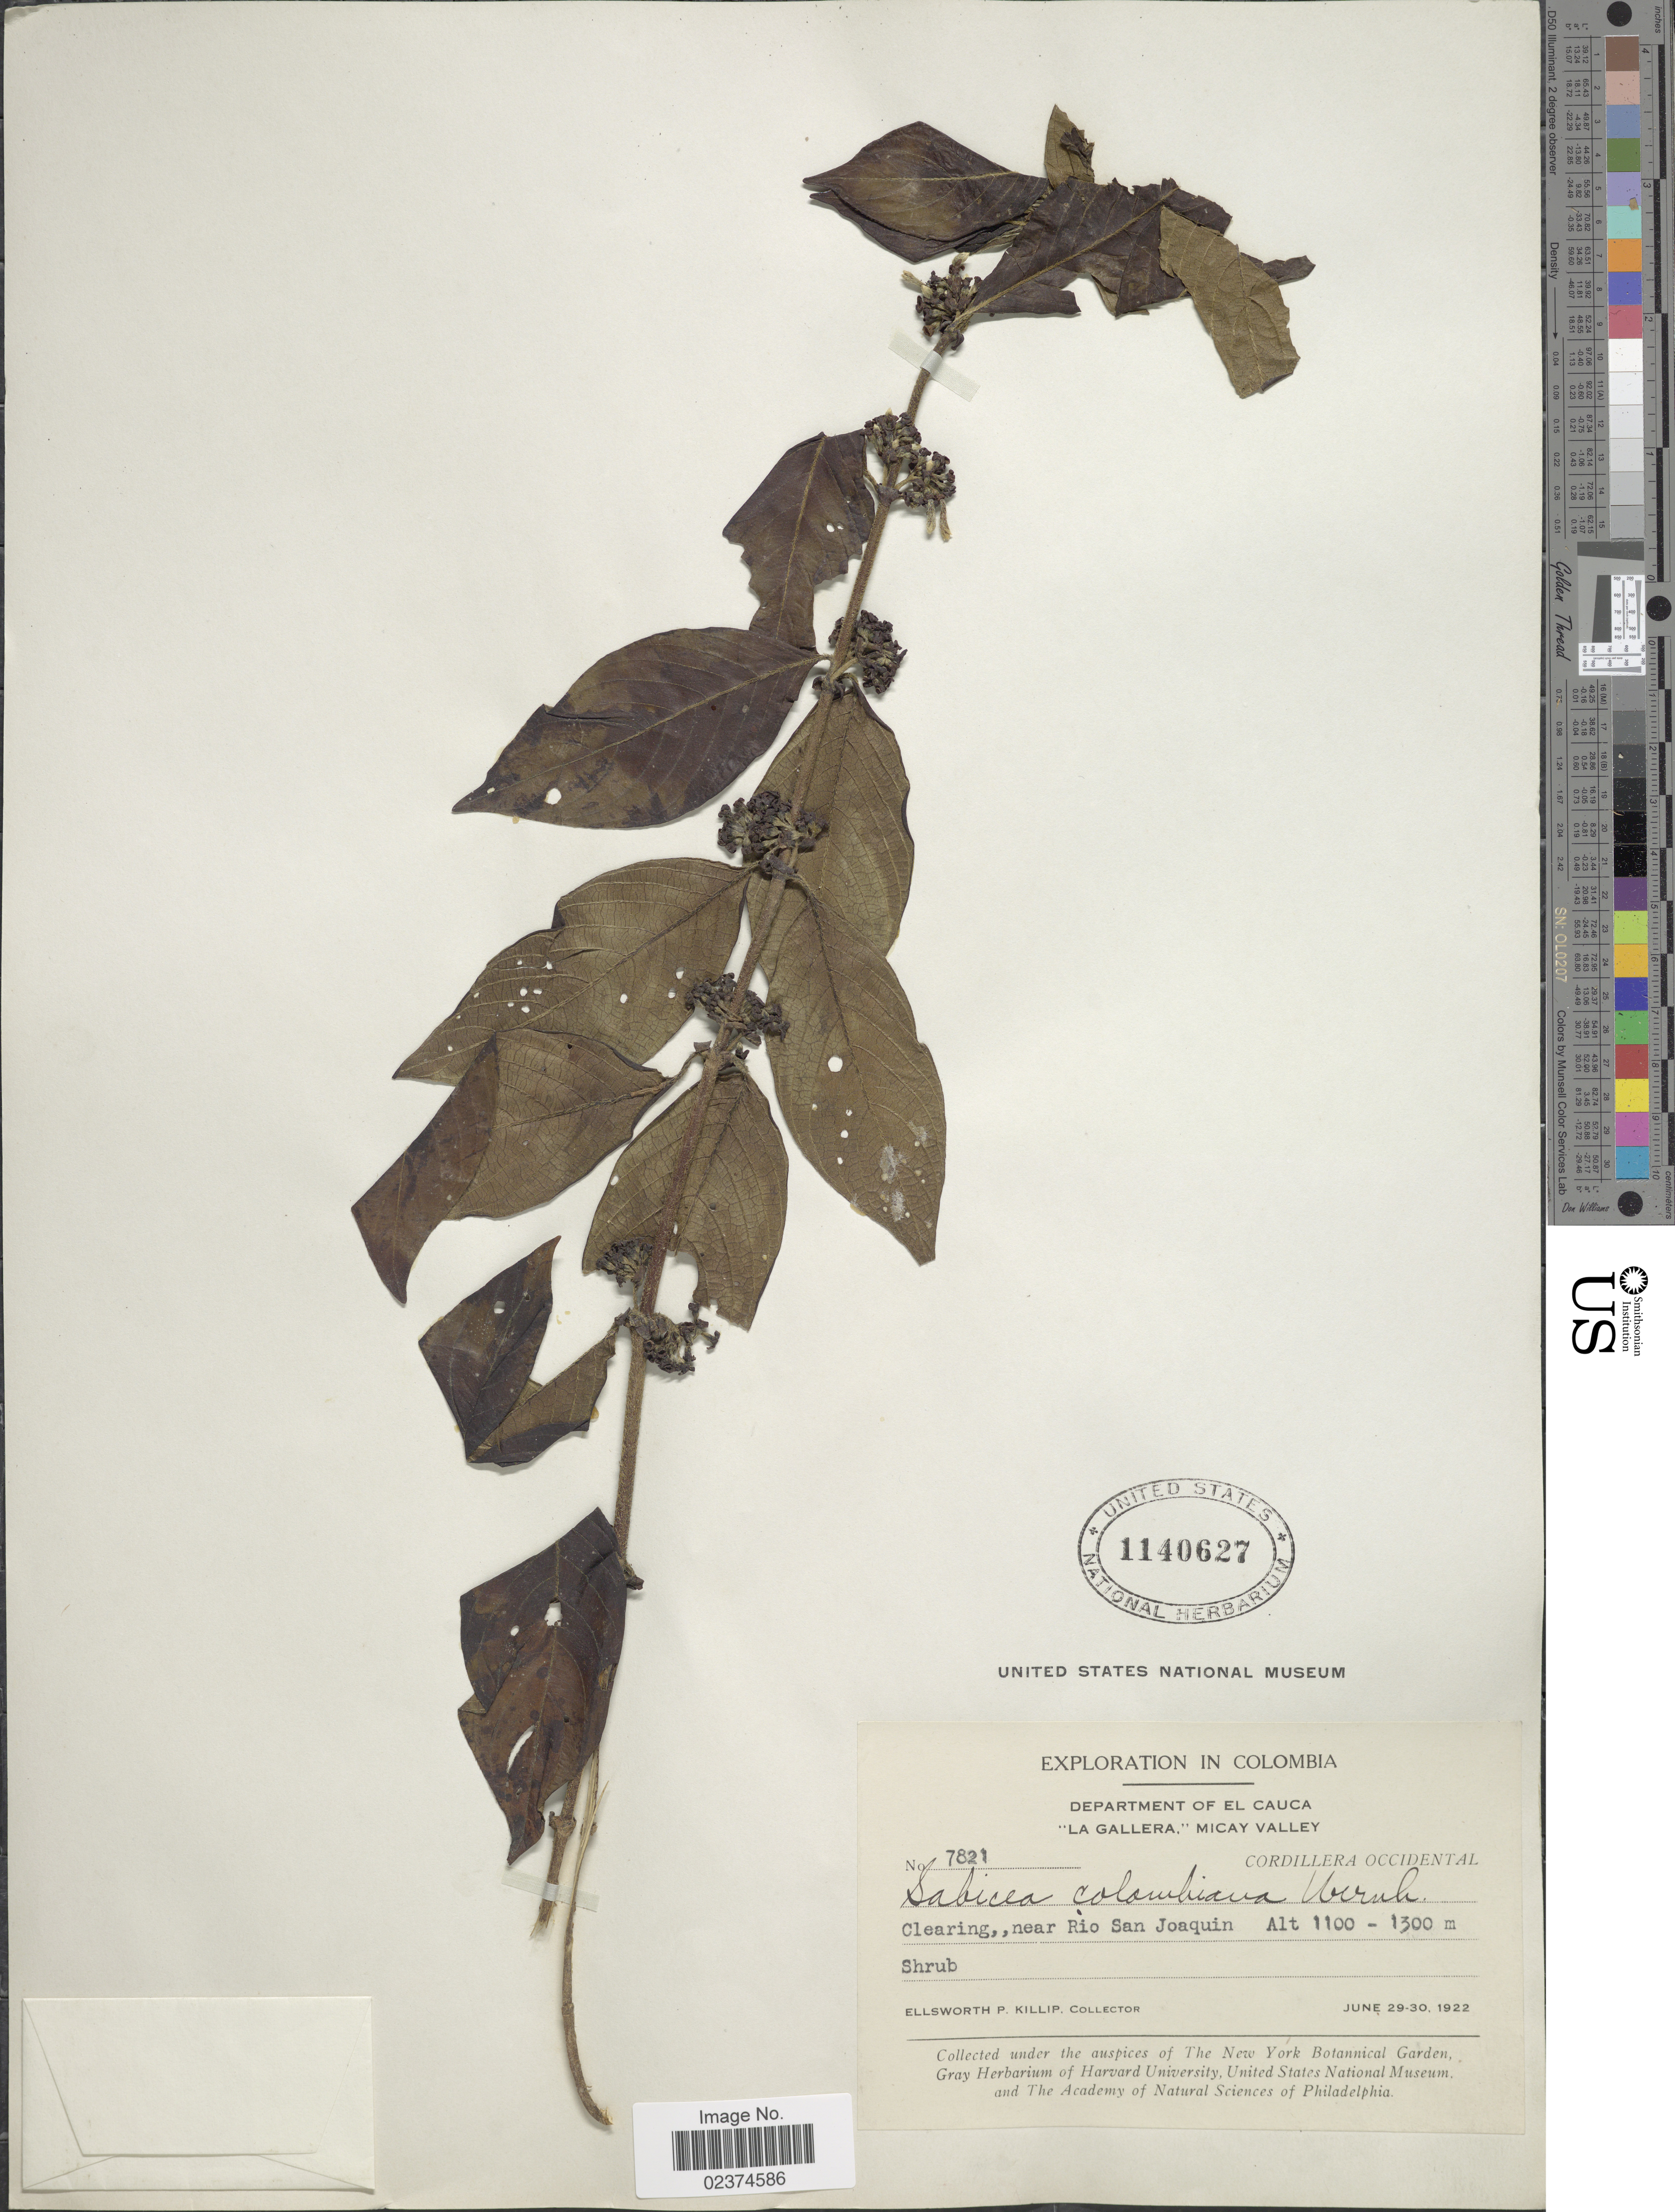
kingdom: Plantae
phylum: Tracheophyta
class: Magnoliopsida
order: Gentianales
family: Rubiaceae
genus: Sabicea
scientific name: Sabicea colombiana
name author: Wernham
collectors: E. P. Killip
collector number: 7821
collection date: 1922-06-29/1922-06-30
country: Colombia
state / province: Cauca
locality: Department of El Cauca, "La Gallera", Micay Valley, Cordillera Occidental, Clearing, near Rio San Joaquin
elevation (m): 1100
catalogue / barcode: US 1140627